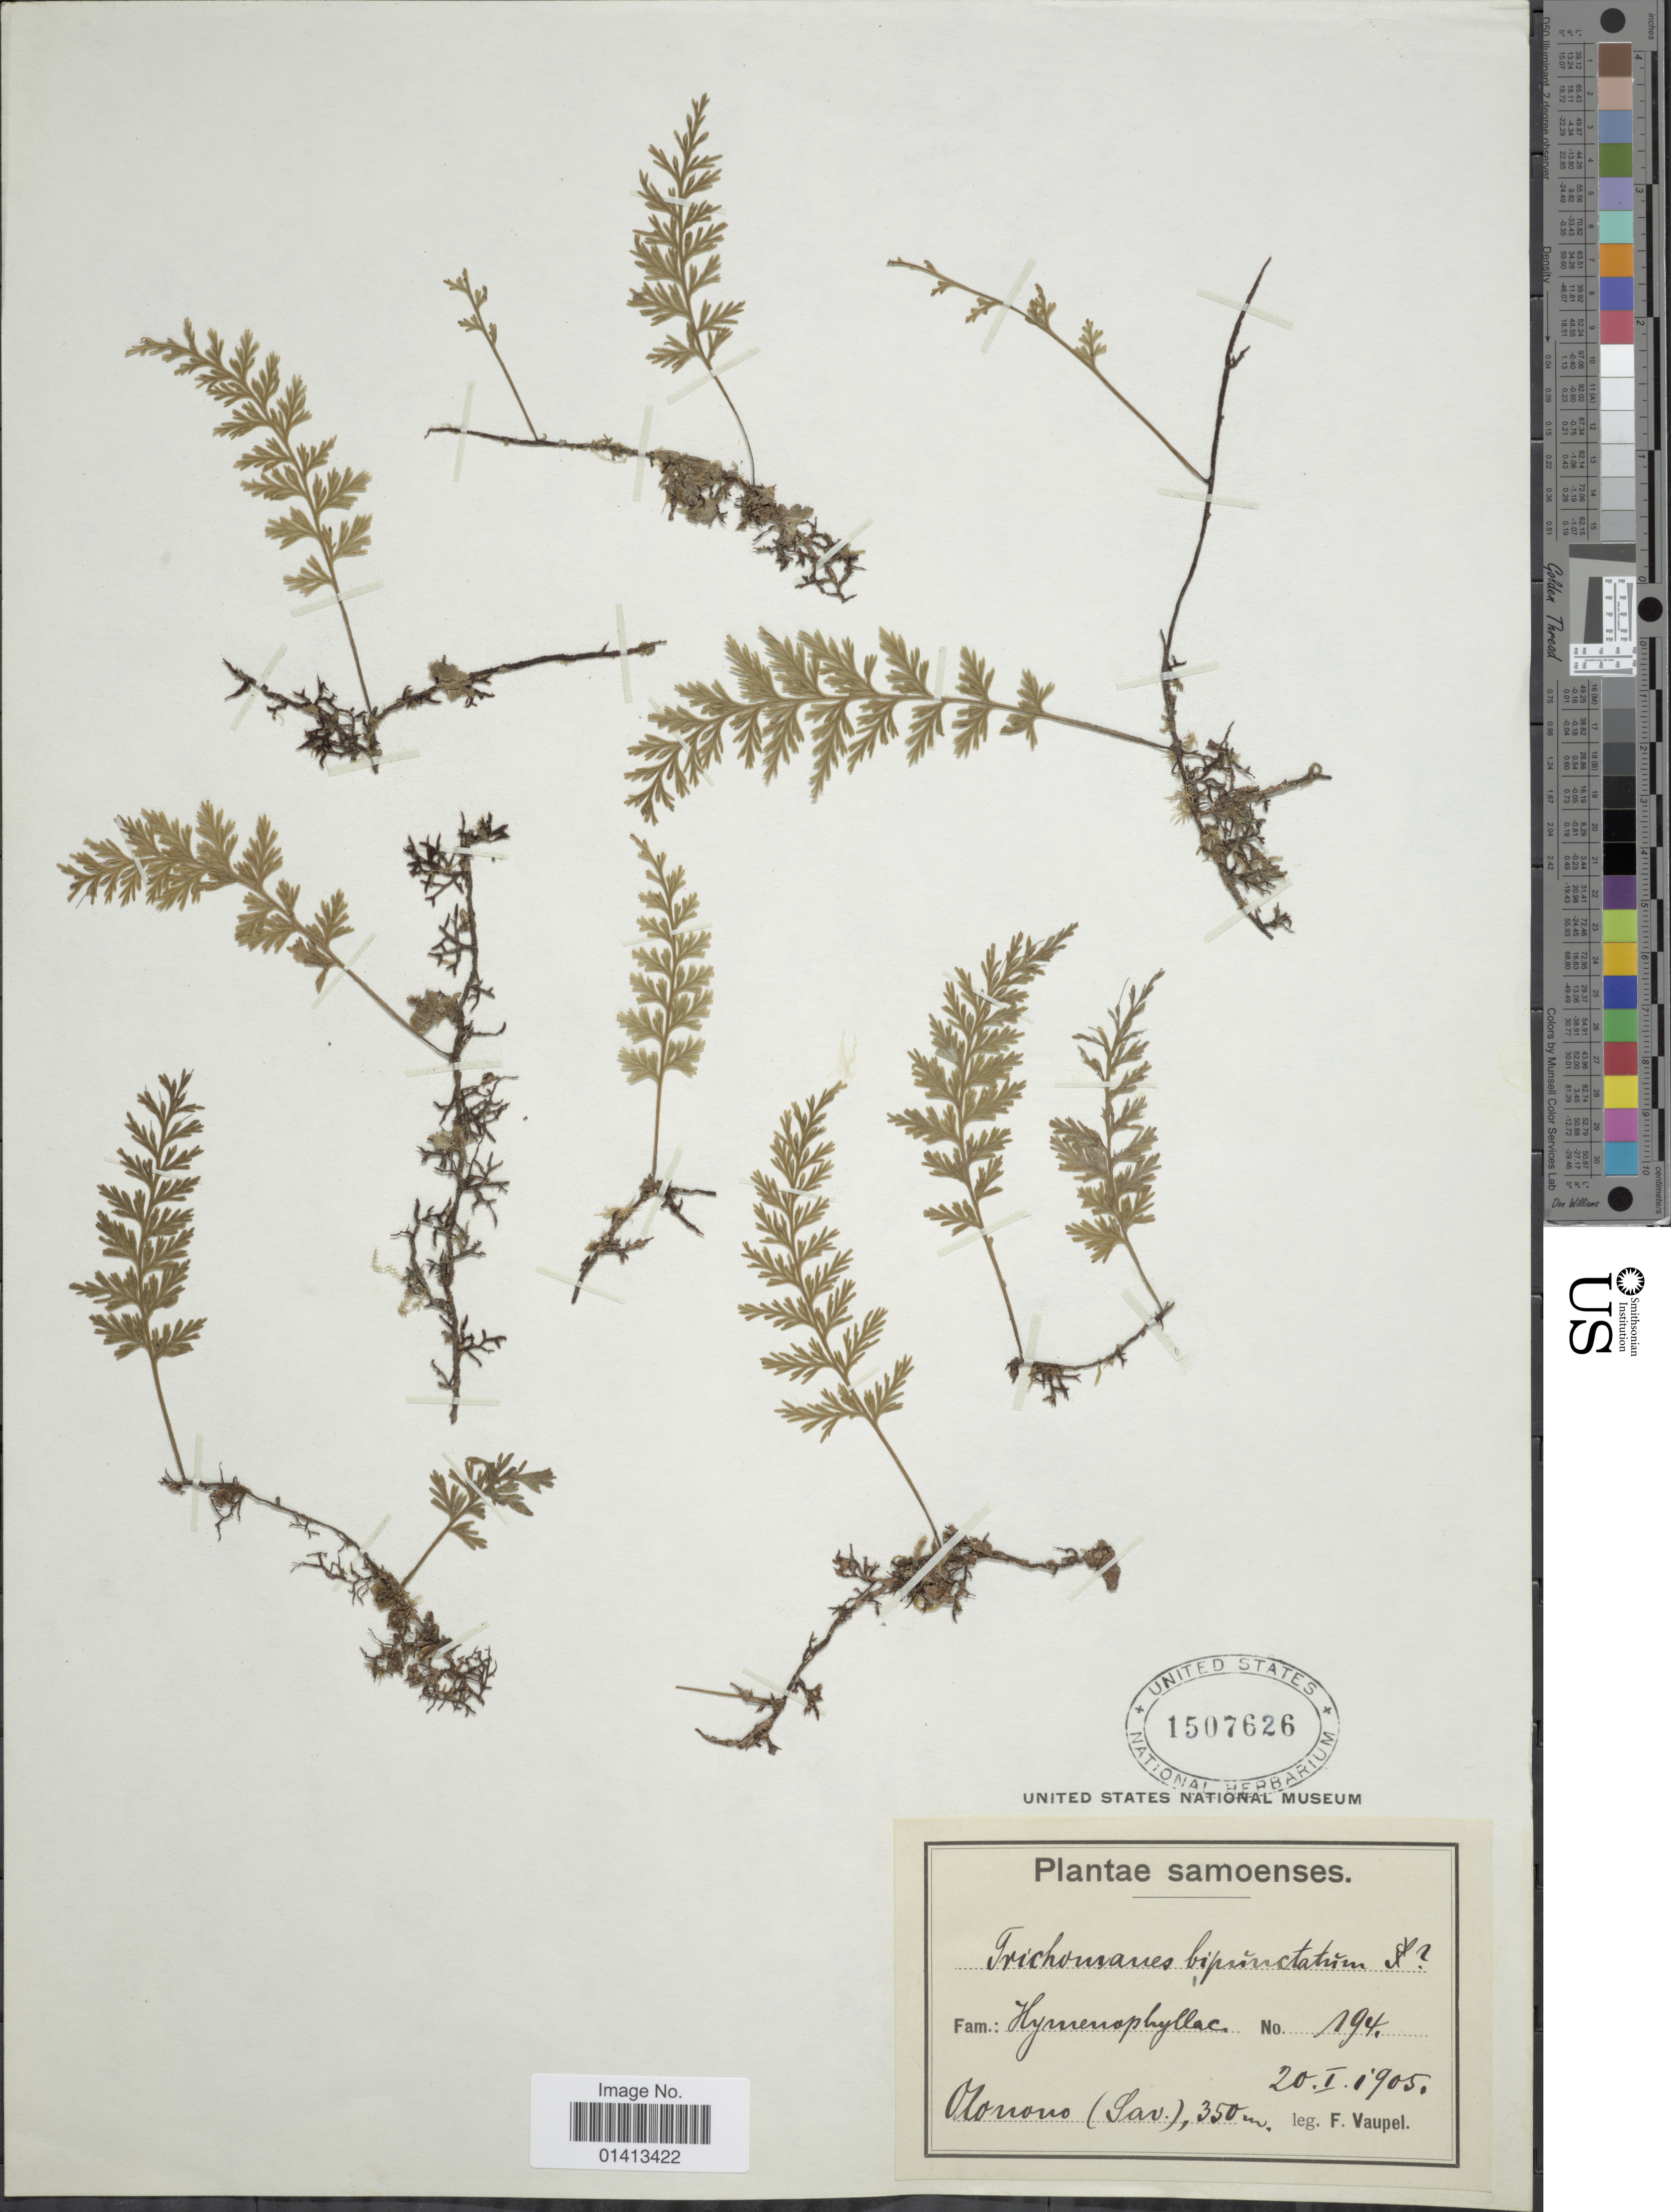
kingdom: Plantae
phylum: Tracheophyta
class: Polypodiopsida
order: Hymenophyllales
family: Hymenophyllaceae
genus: Crepidomanes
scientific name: Crepidomanes bipunctatum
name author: (Poir.) Copel.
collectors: F. Vaupel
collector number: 194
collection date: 1905-01-20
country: Samoa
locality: Samoenses, Olonono (Sav) [interpreted]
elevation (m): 350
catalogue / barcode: US 1507626